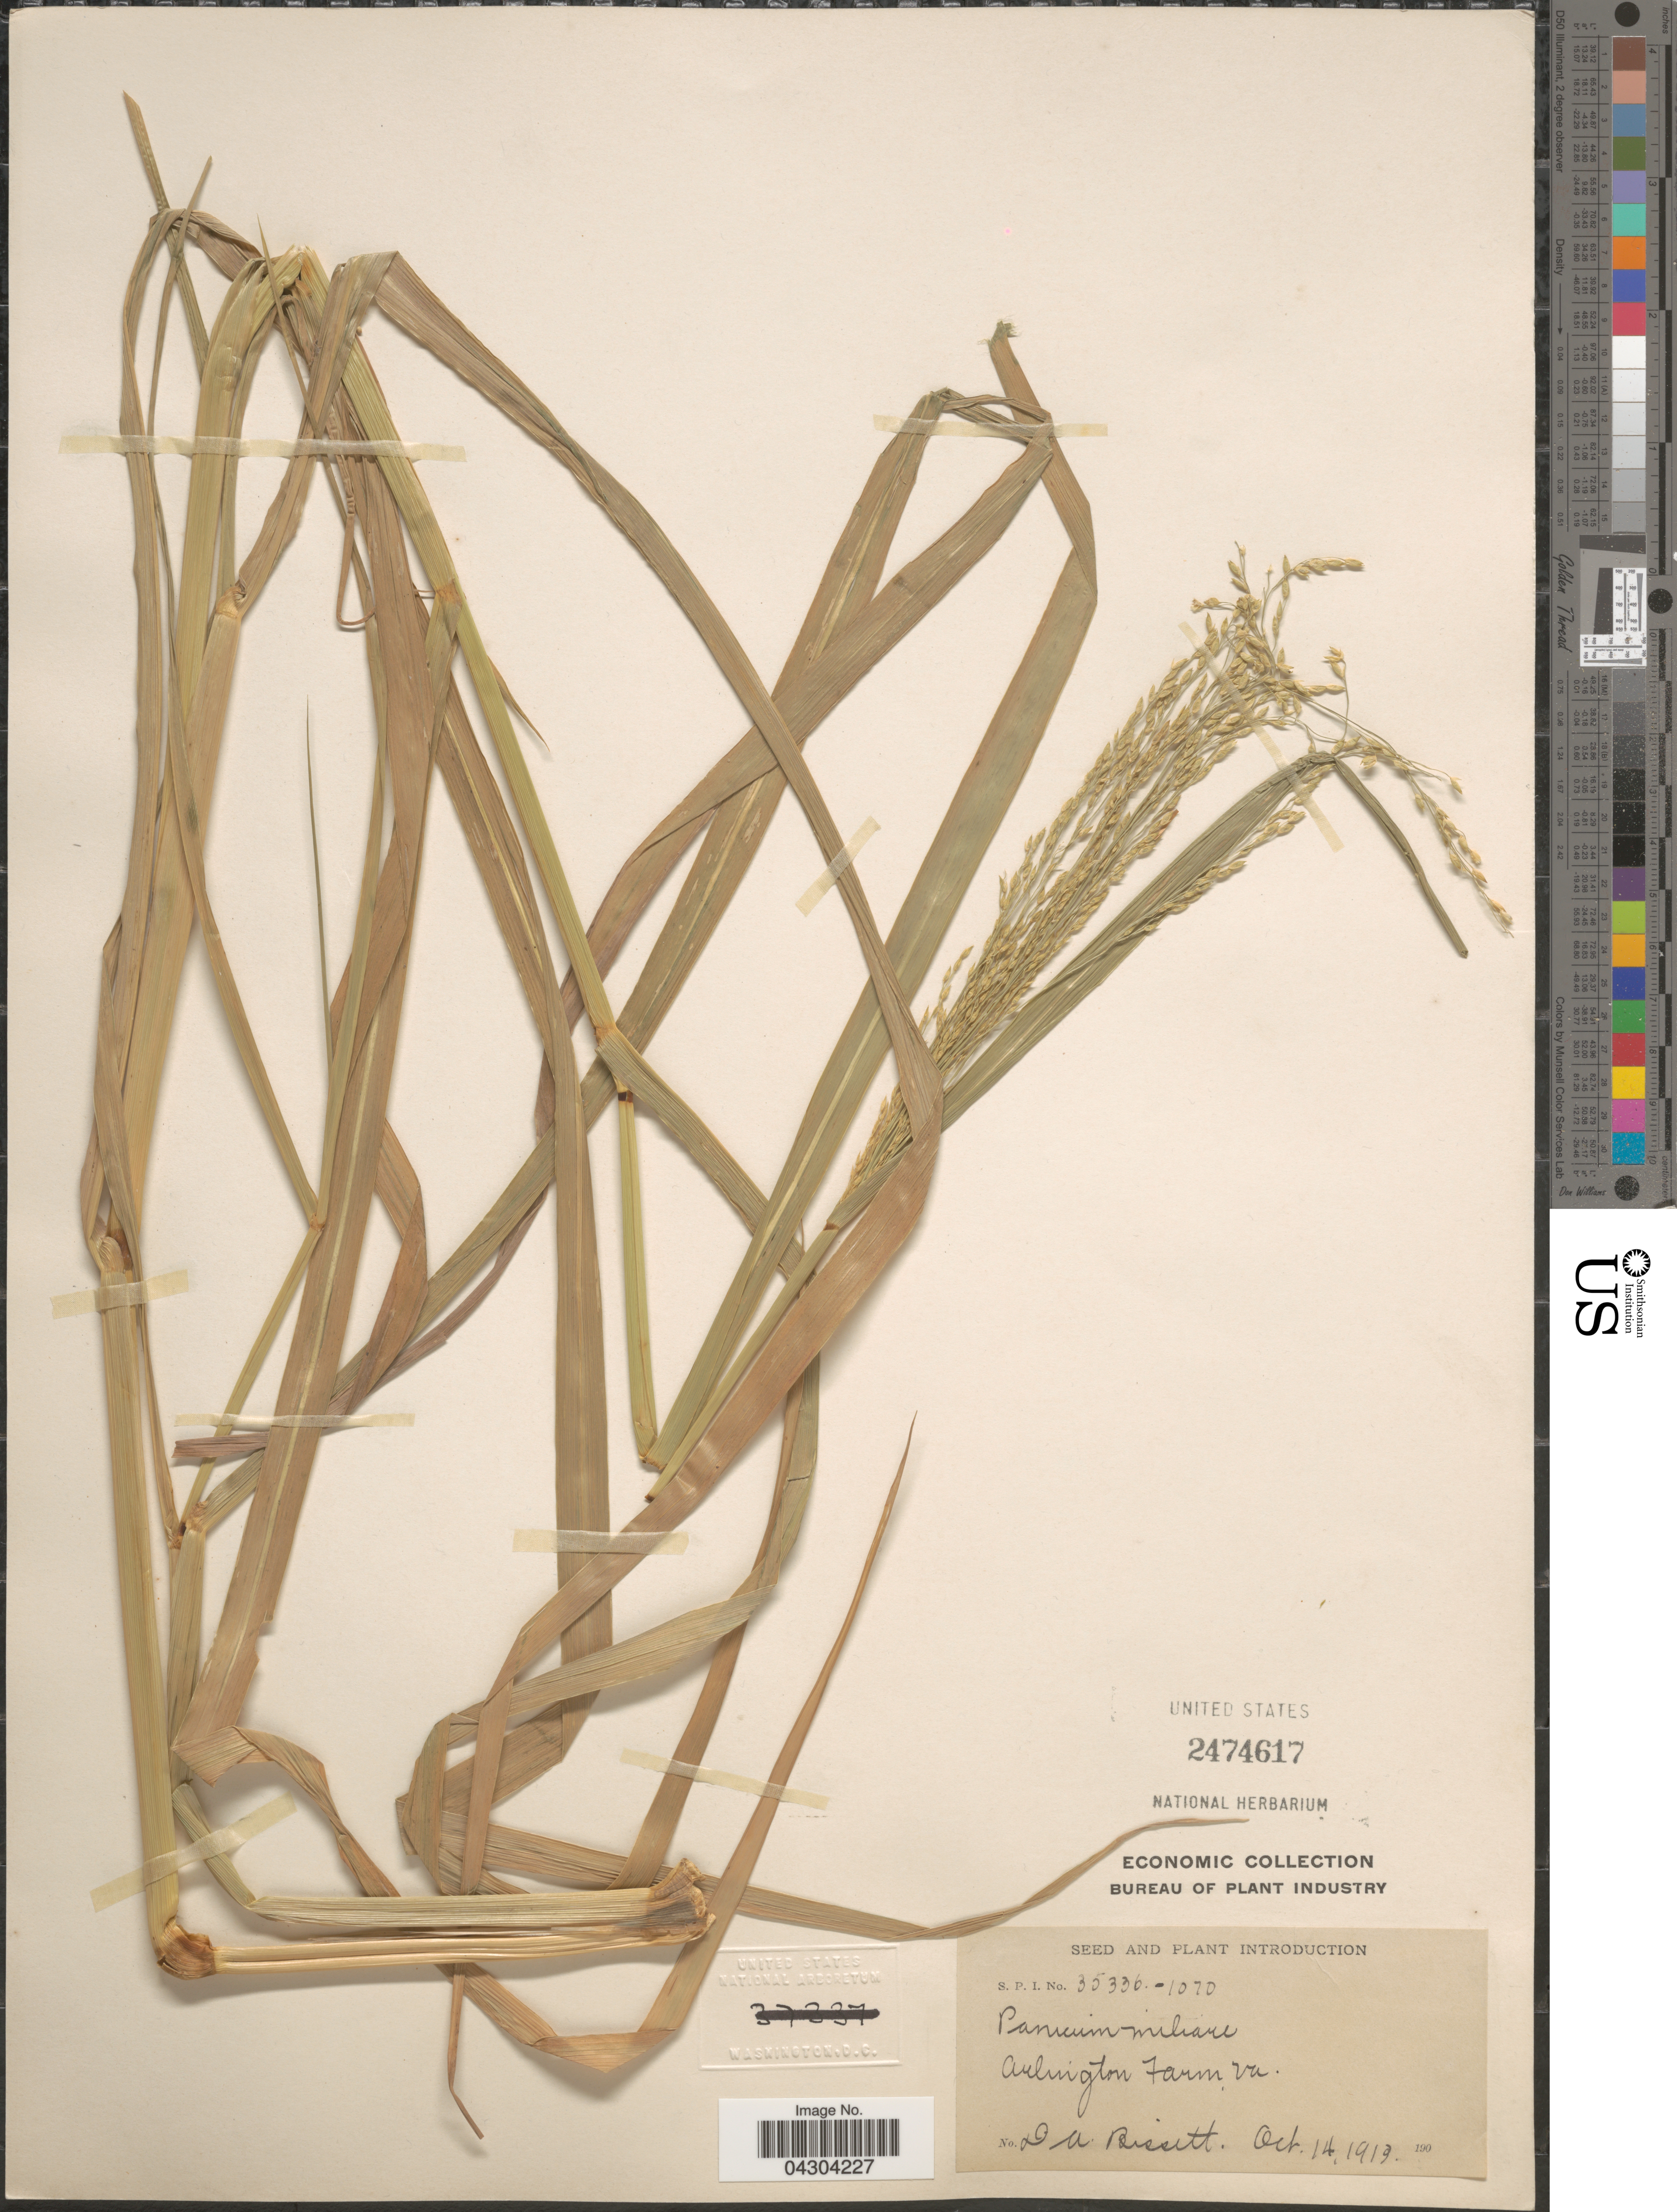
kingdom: Plantae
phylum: Tracheophyta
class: Liliopsida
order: Poales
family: Poaceae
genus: Panicum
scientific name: Panicum antidotale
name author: Retz.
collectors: D. Bissett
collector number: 35336-1070?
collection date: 1913-10-14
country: United States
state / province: Virginia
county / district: Arlington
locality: Arlington Farm.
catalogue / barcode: US 2474617